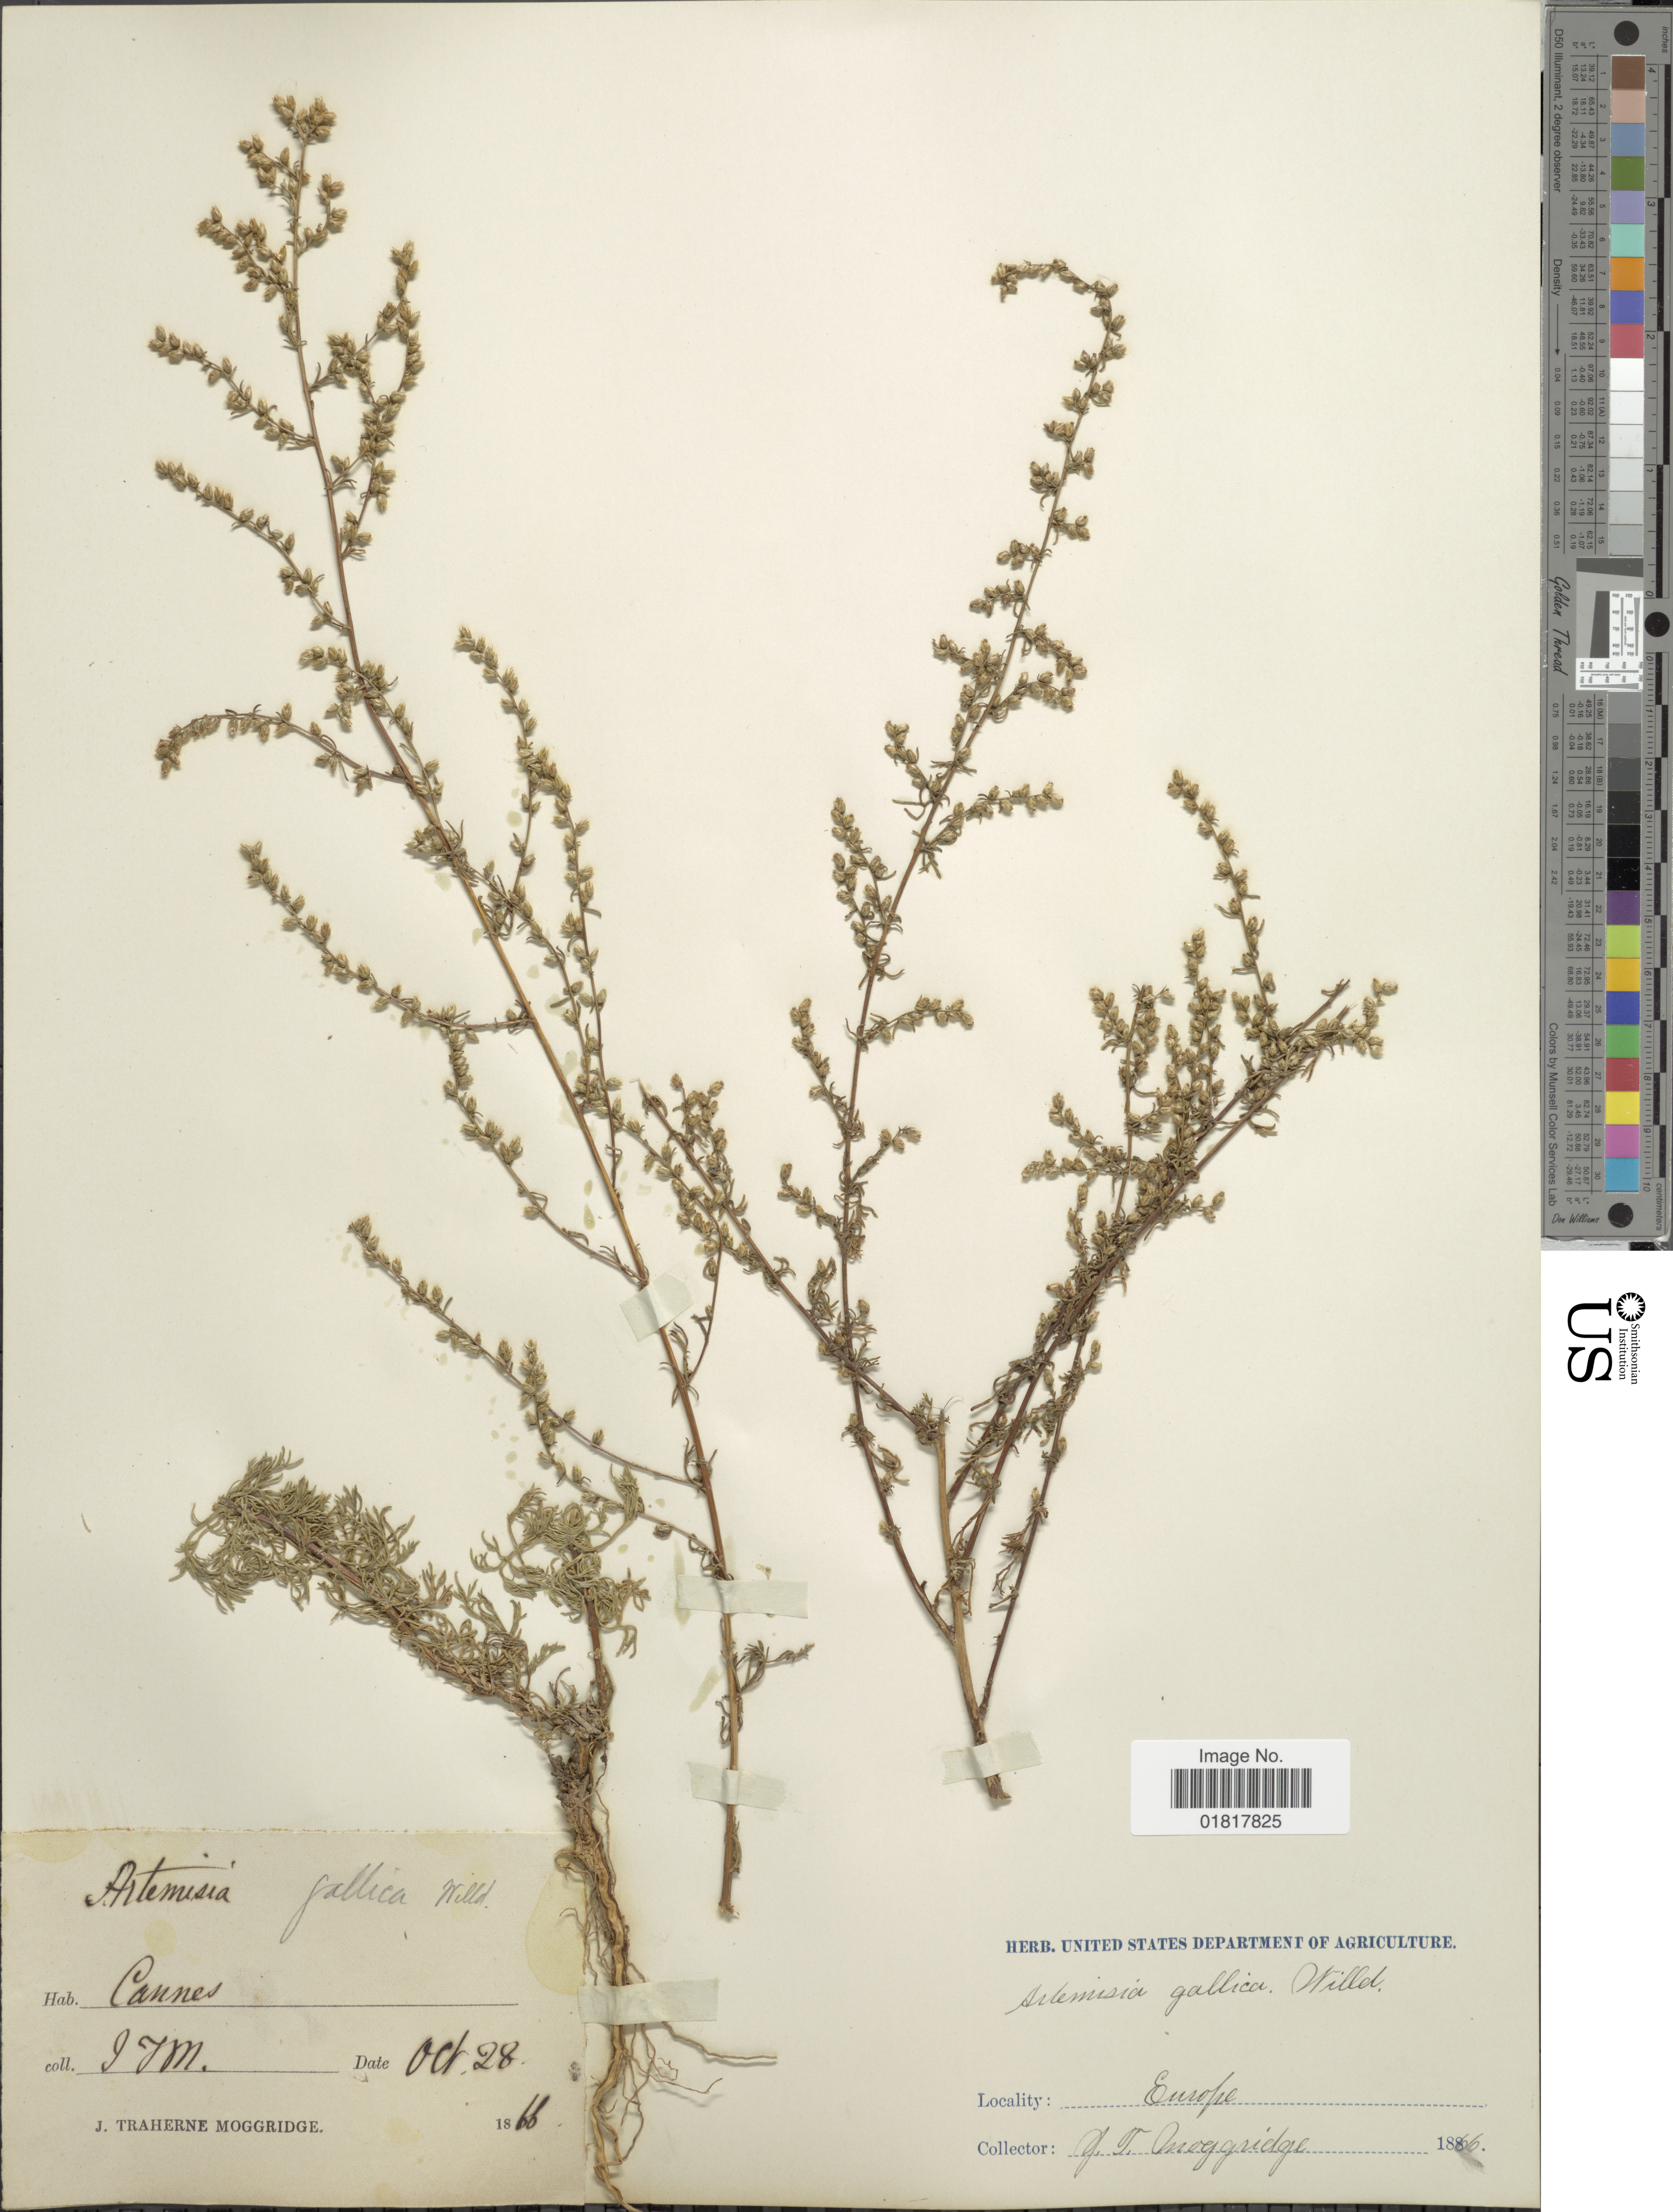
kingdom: Plantae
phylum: Tracheophyta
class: Magnoliopsida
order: Asterales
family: Asteraceae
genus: Artemisia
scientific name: Artemisia gallica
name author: Willd.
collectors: J. T. Moggridge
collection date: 1866-10-28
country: France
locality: Cannes, Europe